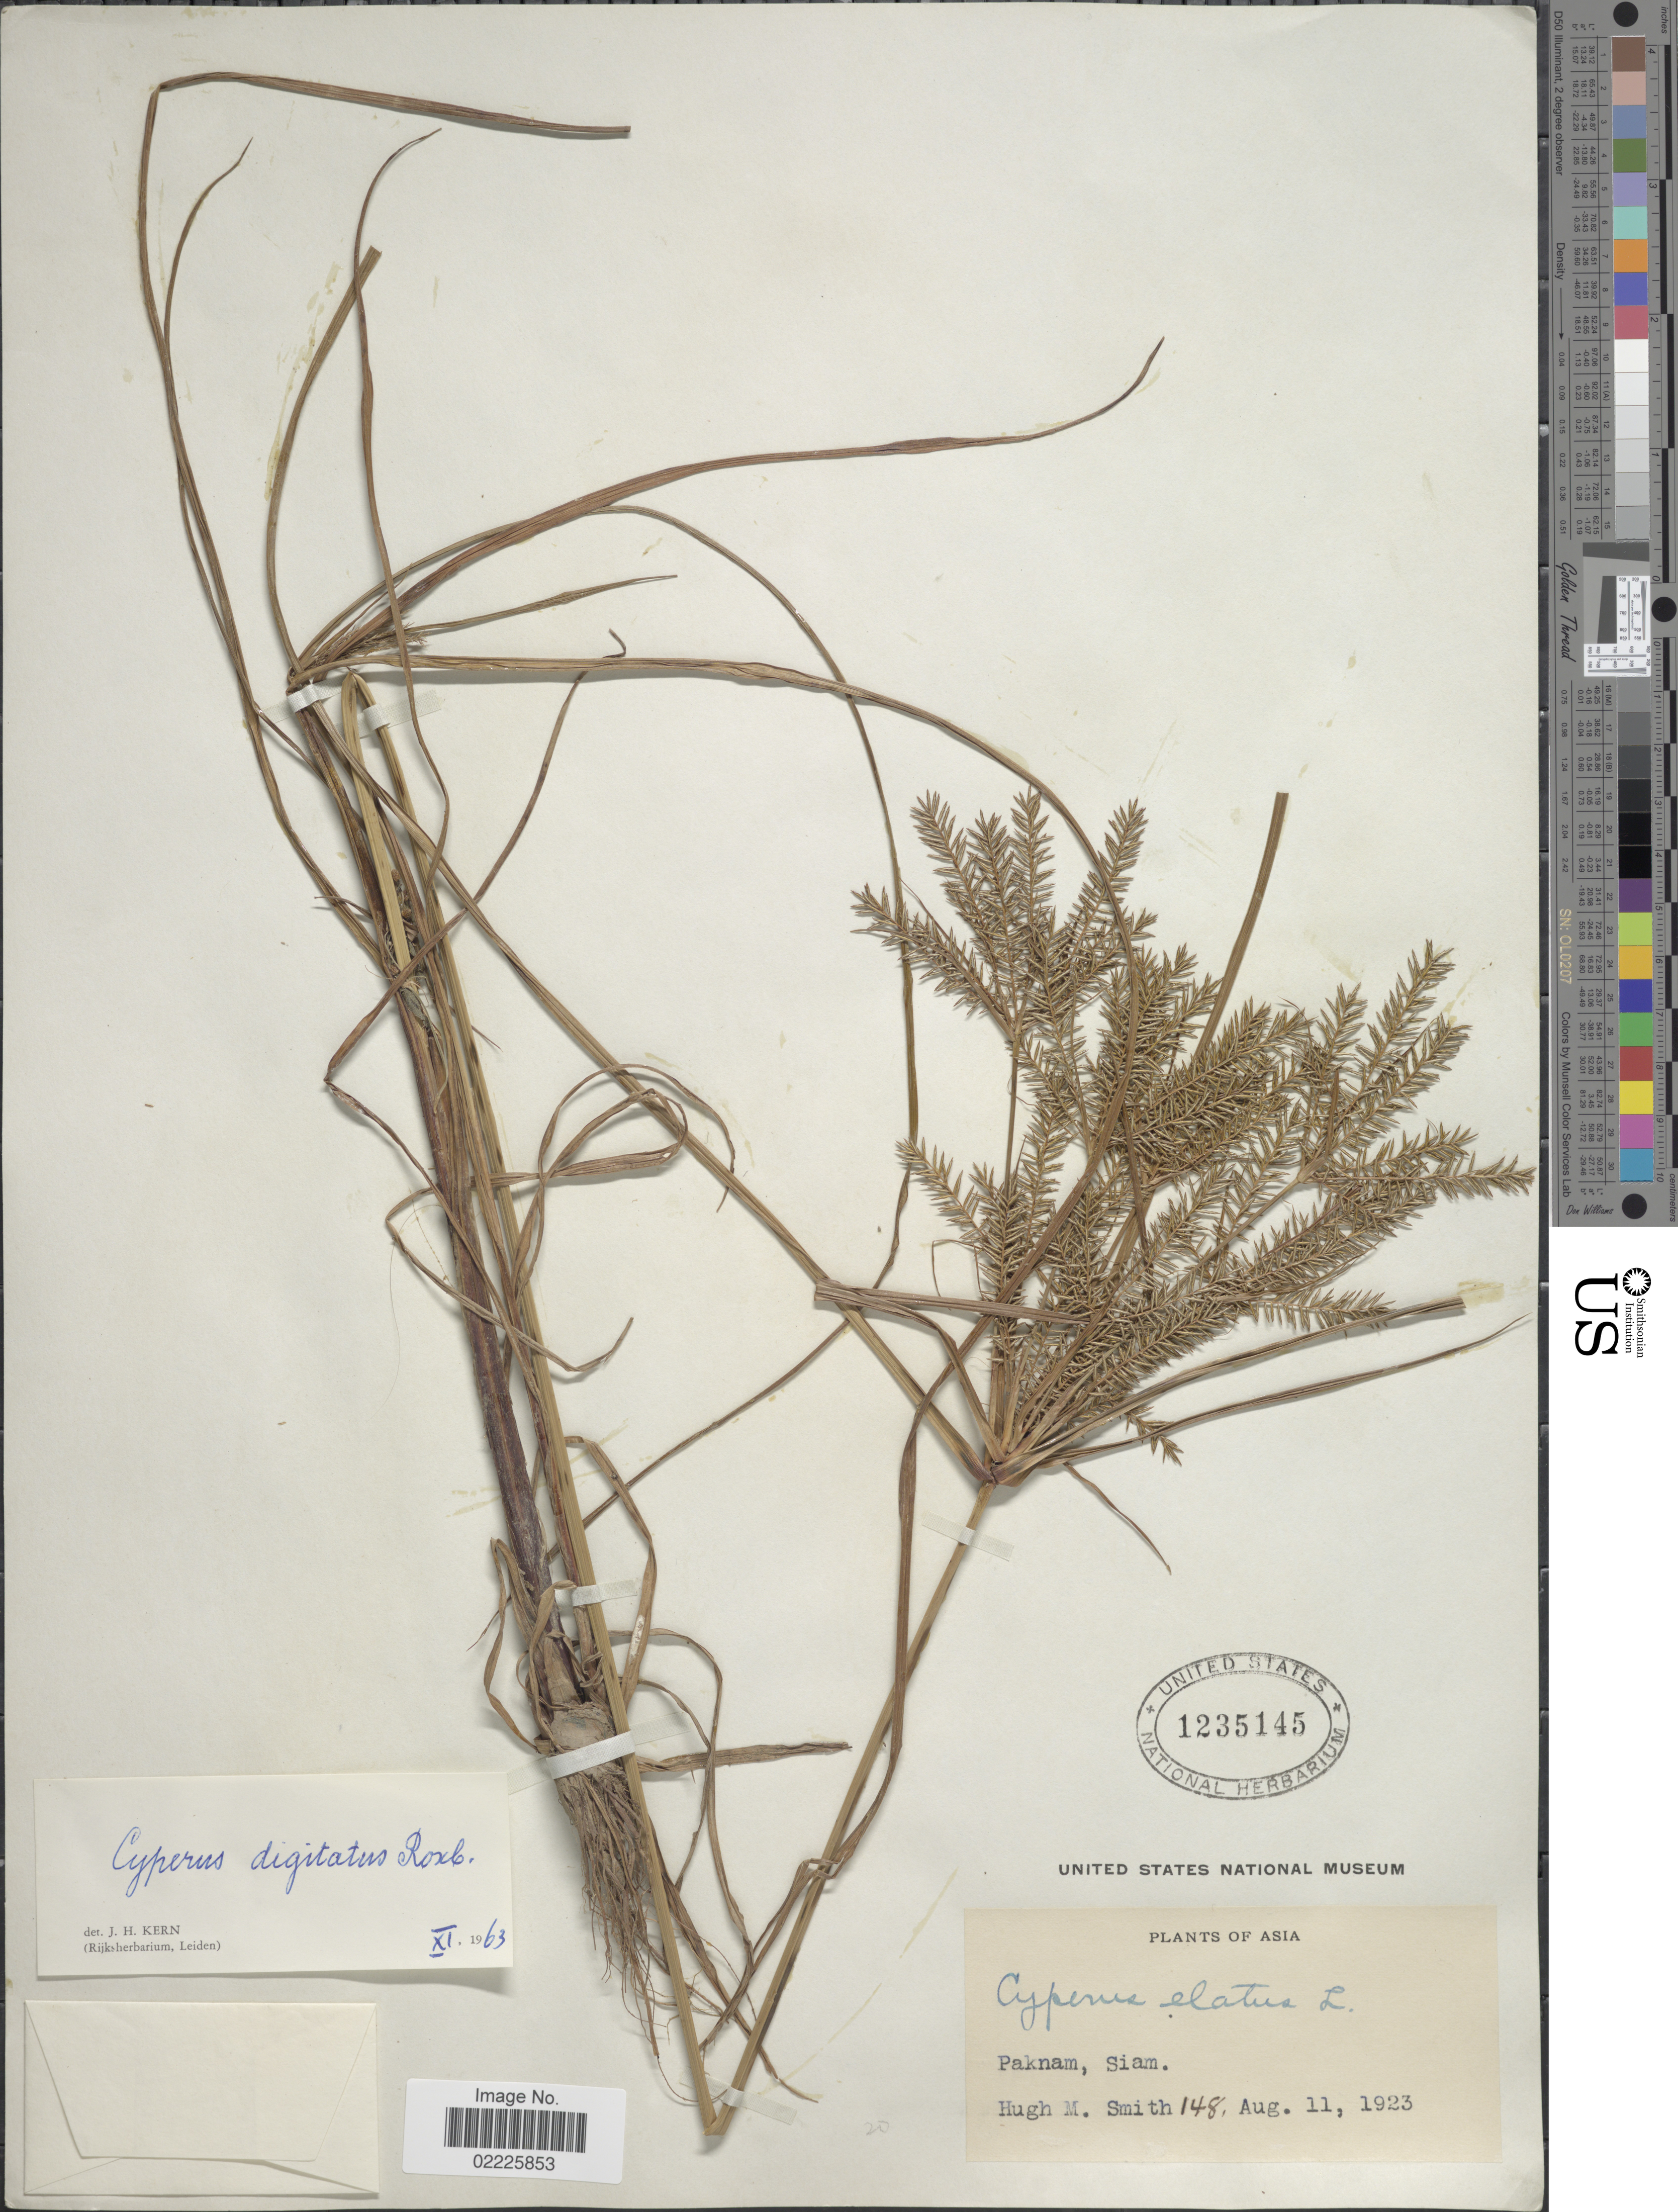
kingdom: Plantae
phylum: Tracheophyta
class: Liliopsida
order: Poales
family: Cyperaceae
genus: Cyperus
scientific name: Cyperus digitatus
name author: Roxb.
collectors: H. M. Smith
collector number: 148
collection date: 1923-08-11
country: Thailand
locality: Paknam, Siam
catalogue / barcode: US 1235145